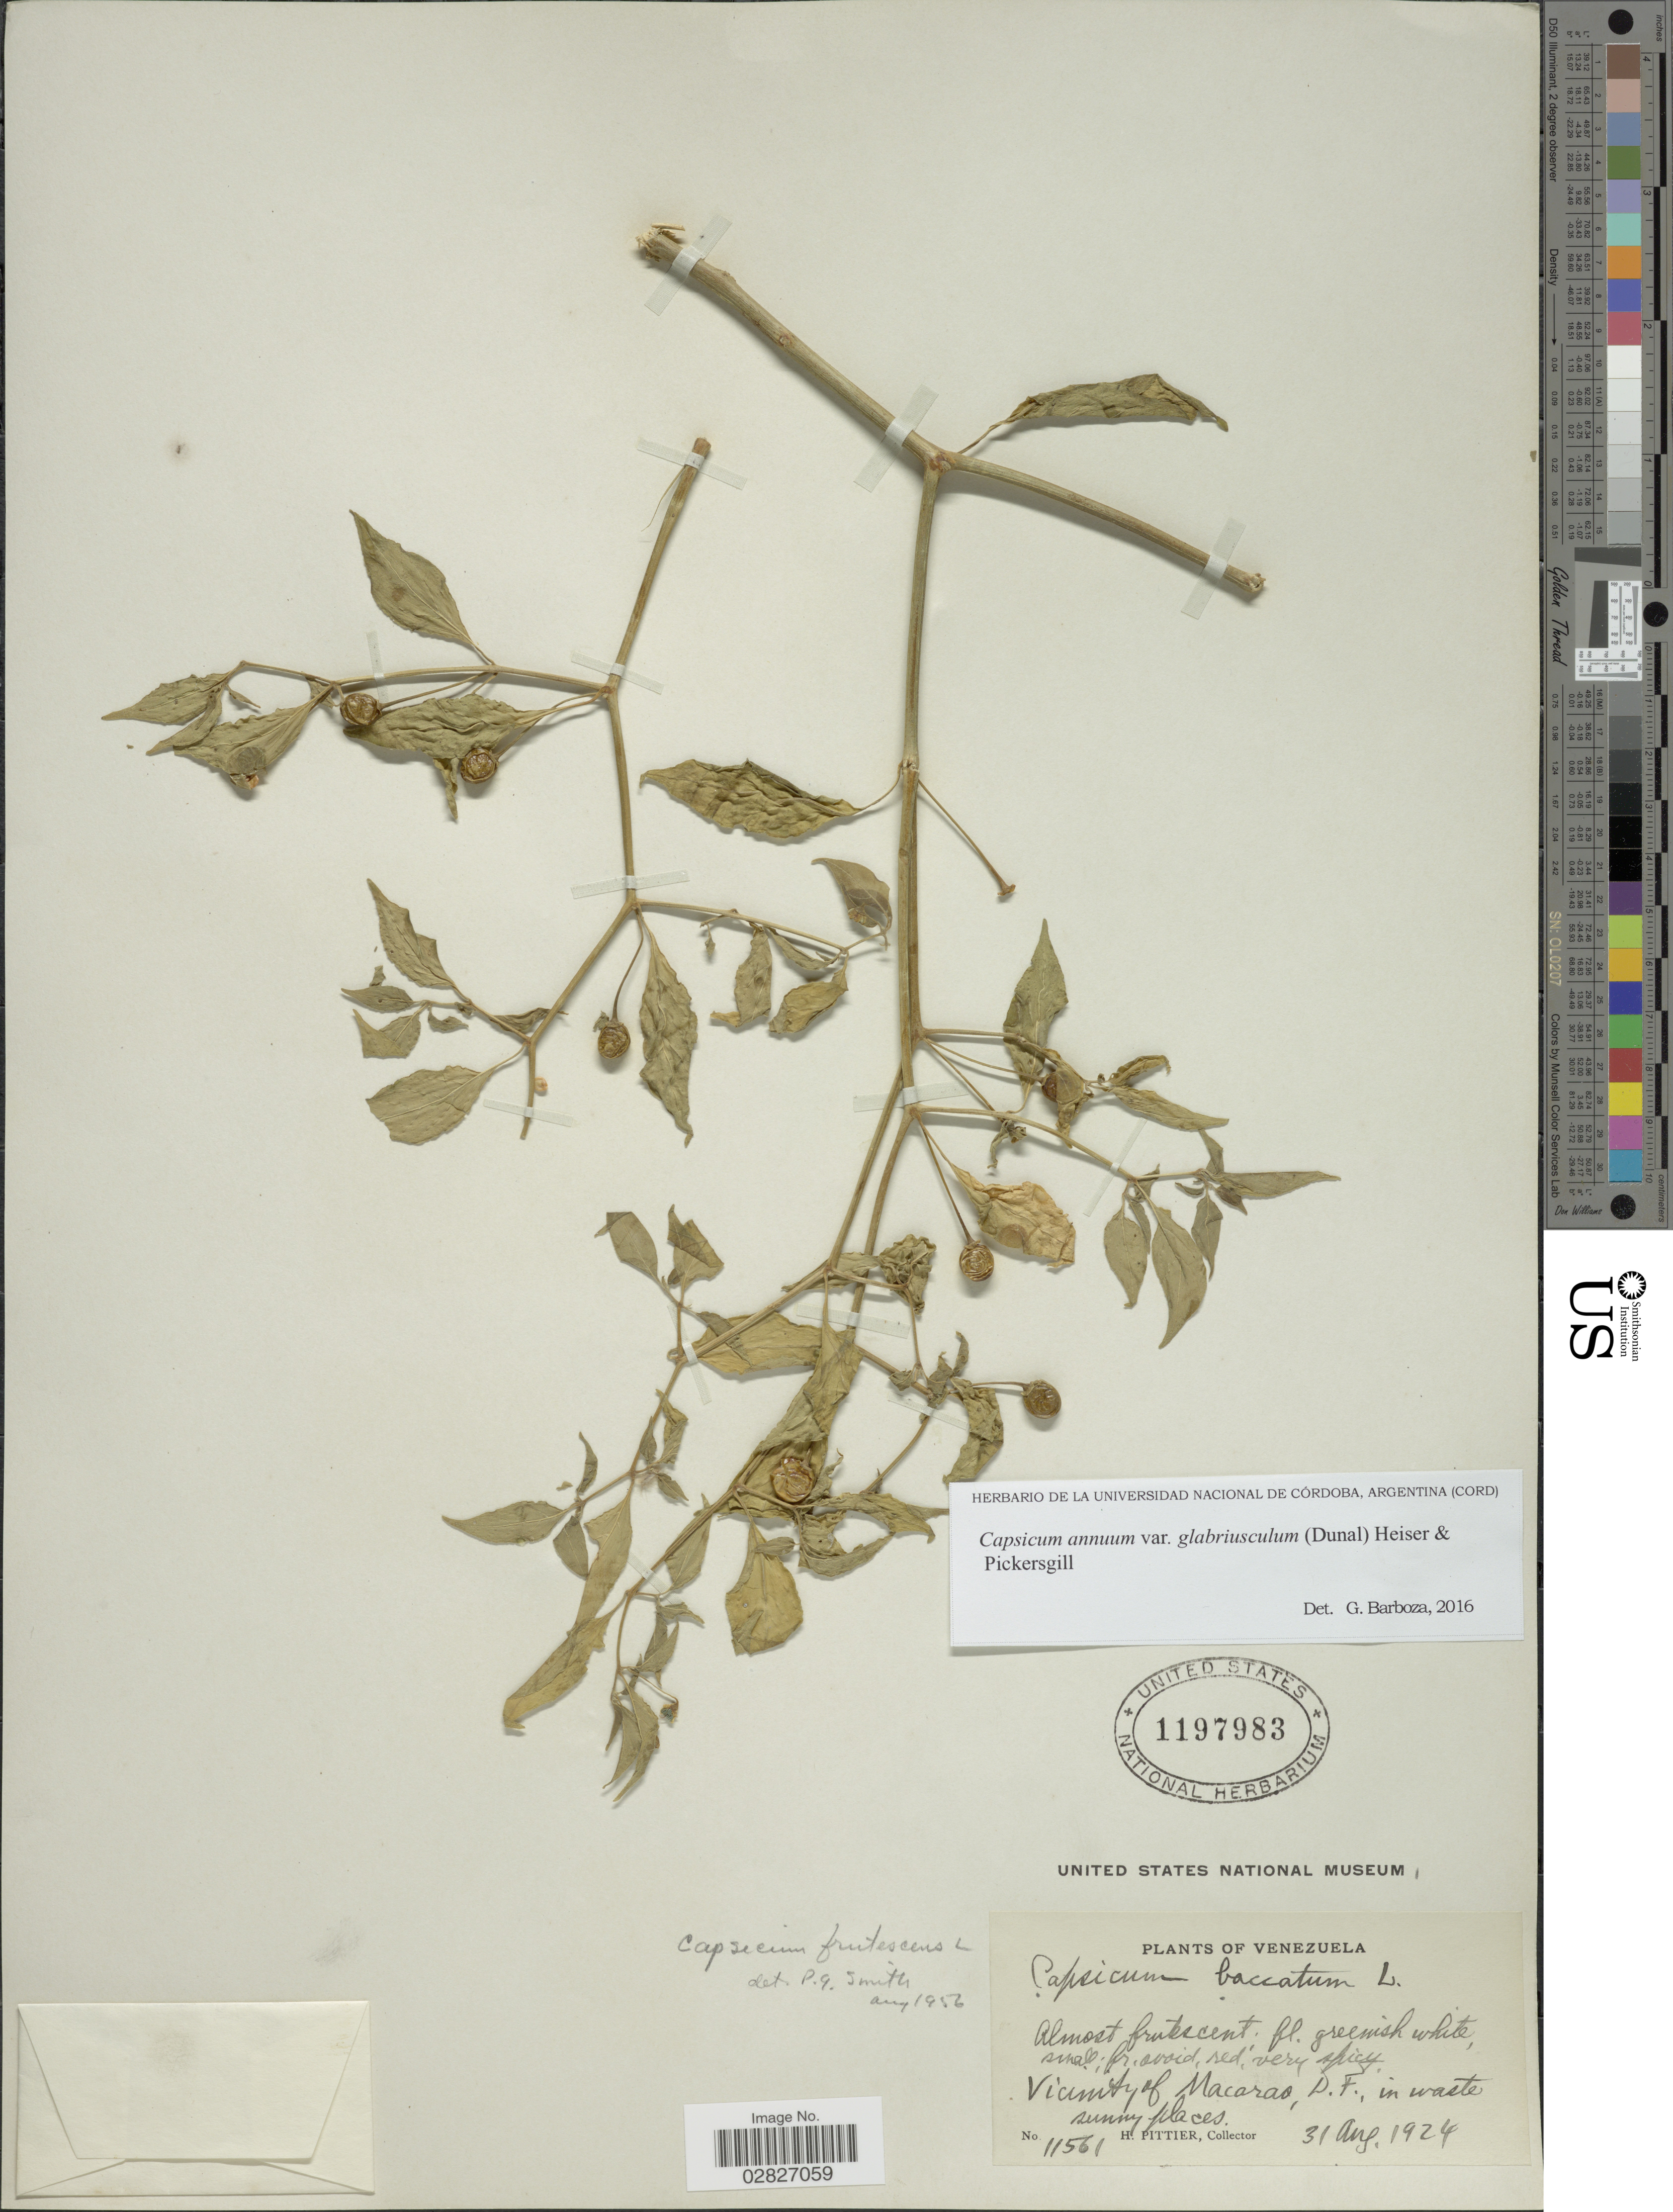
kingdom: Plantae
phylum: Tracheophyta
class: Magnoliopsida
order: Solanales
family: Solanaceae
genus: Capsicum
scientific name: Capsicum annuum var. glabriusculum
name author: (Dunal) Heiser & Pickersgill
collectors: H. F. Pittier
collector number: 11561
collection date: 1924-08-31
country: Venezuela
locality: Vicinity of Macarao, D.F., in waste sunny places.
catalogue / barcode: US 1197983